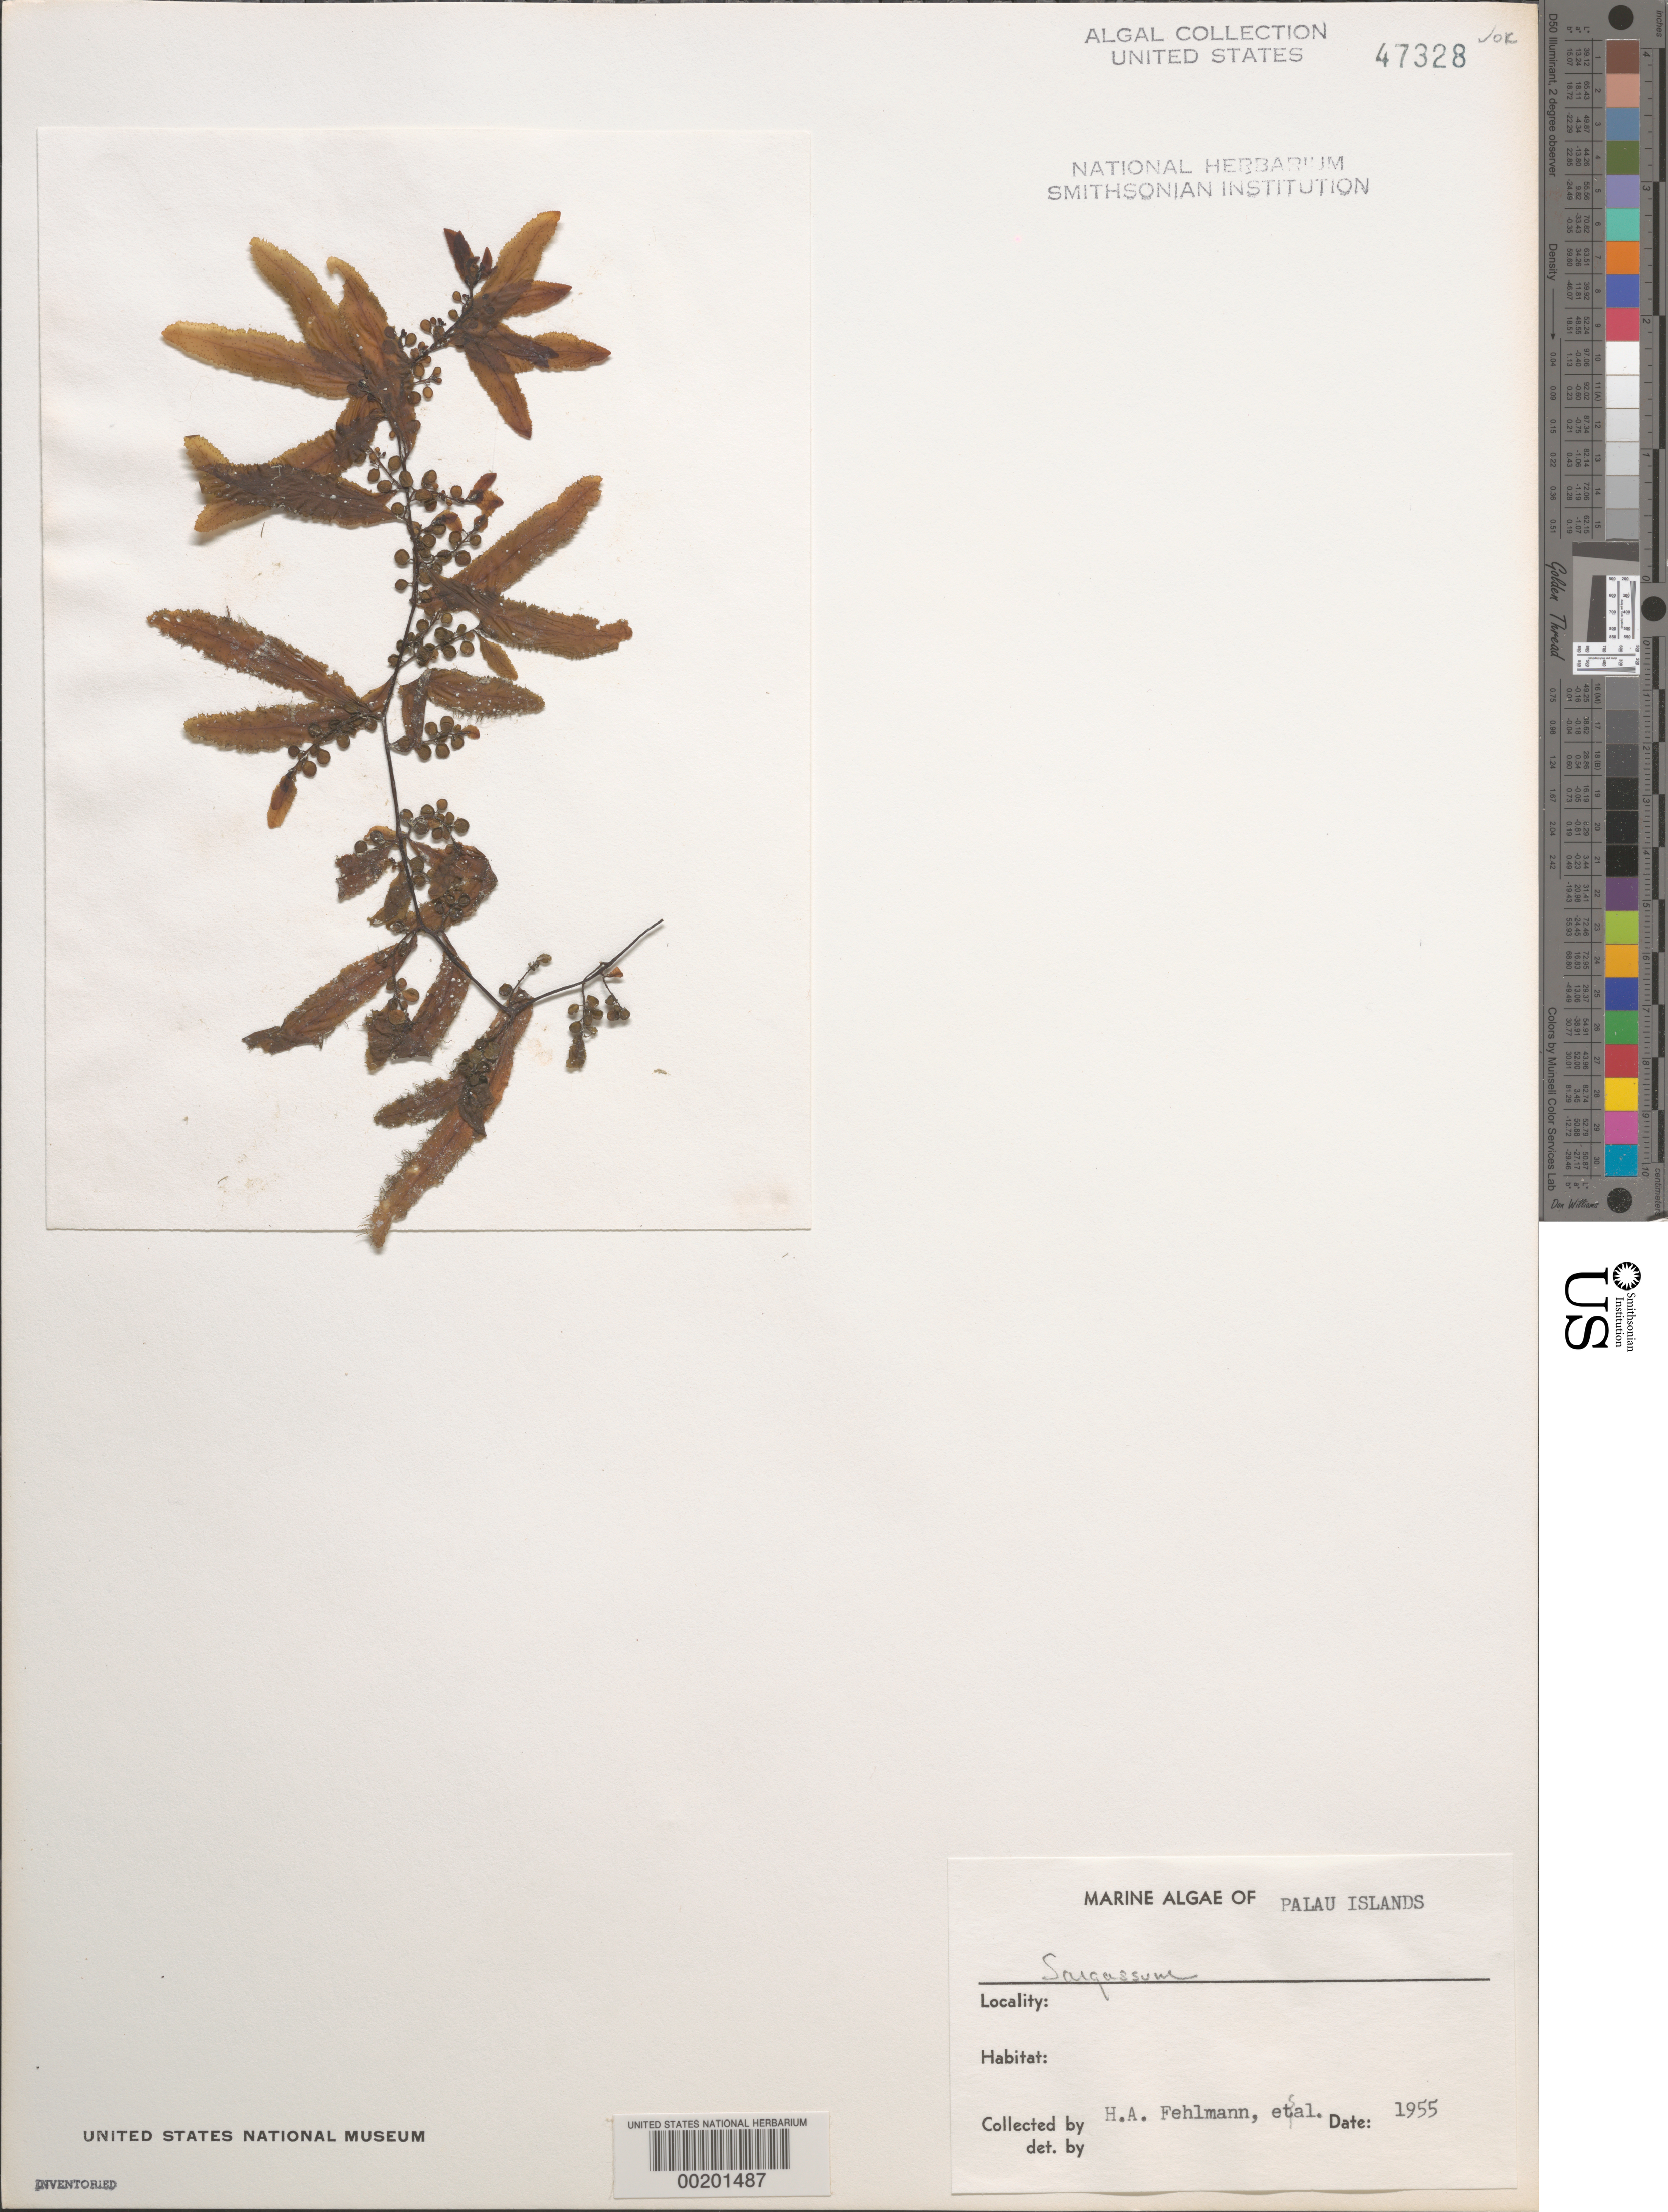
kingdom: Chromista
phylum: Ochrophyta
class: Phaeophyceae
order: Fucales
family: Sargassaceae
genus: Sargassum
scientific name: Sargassum sp.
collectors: H. Fehlmann et al.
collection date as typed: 1955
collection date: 1955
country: Palau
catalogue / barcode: US 47328